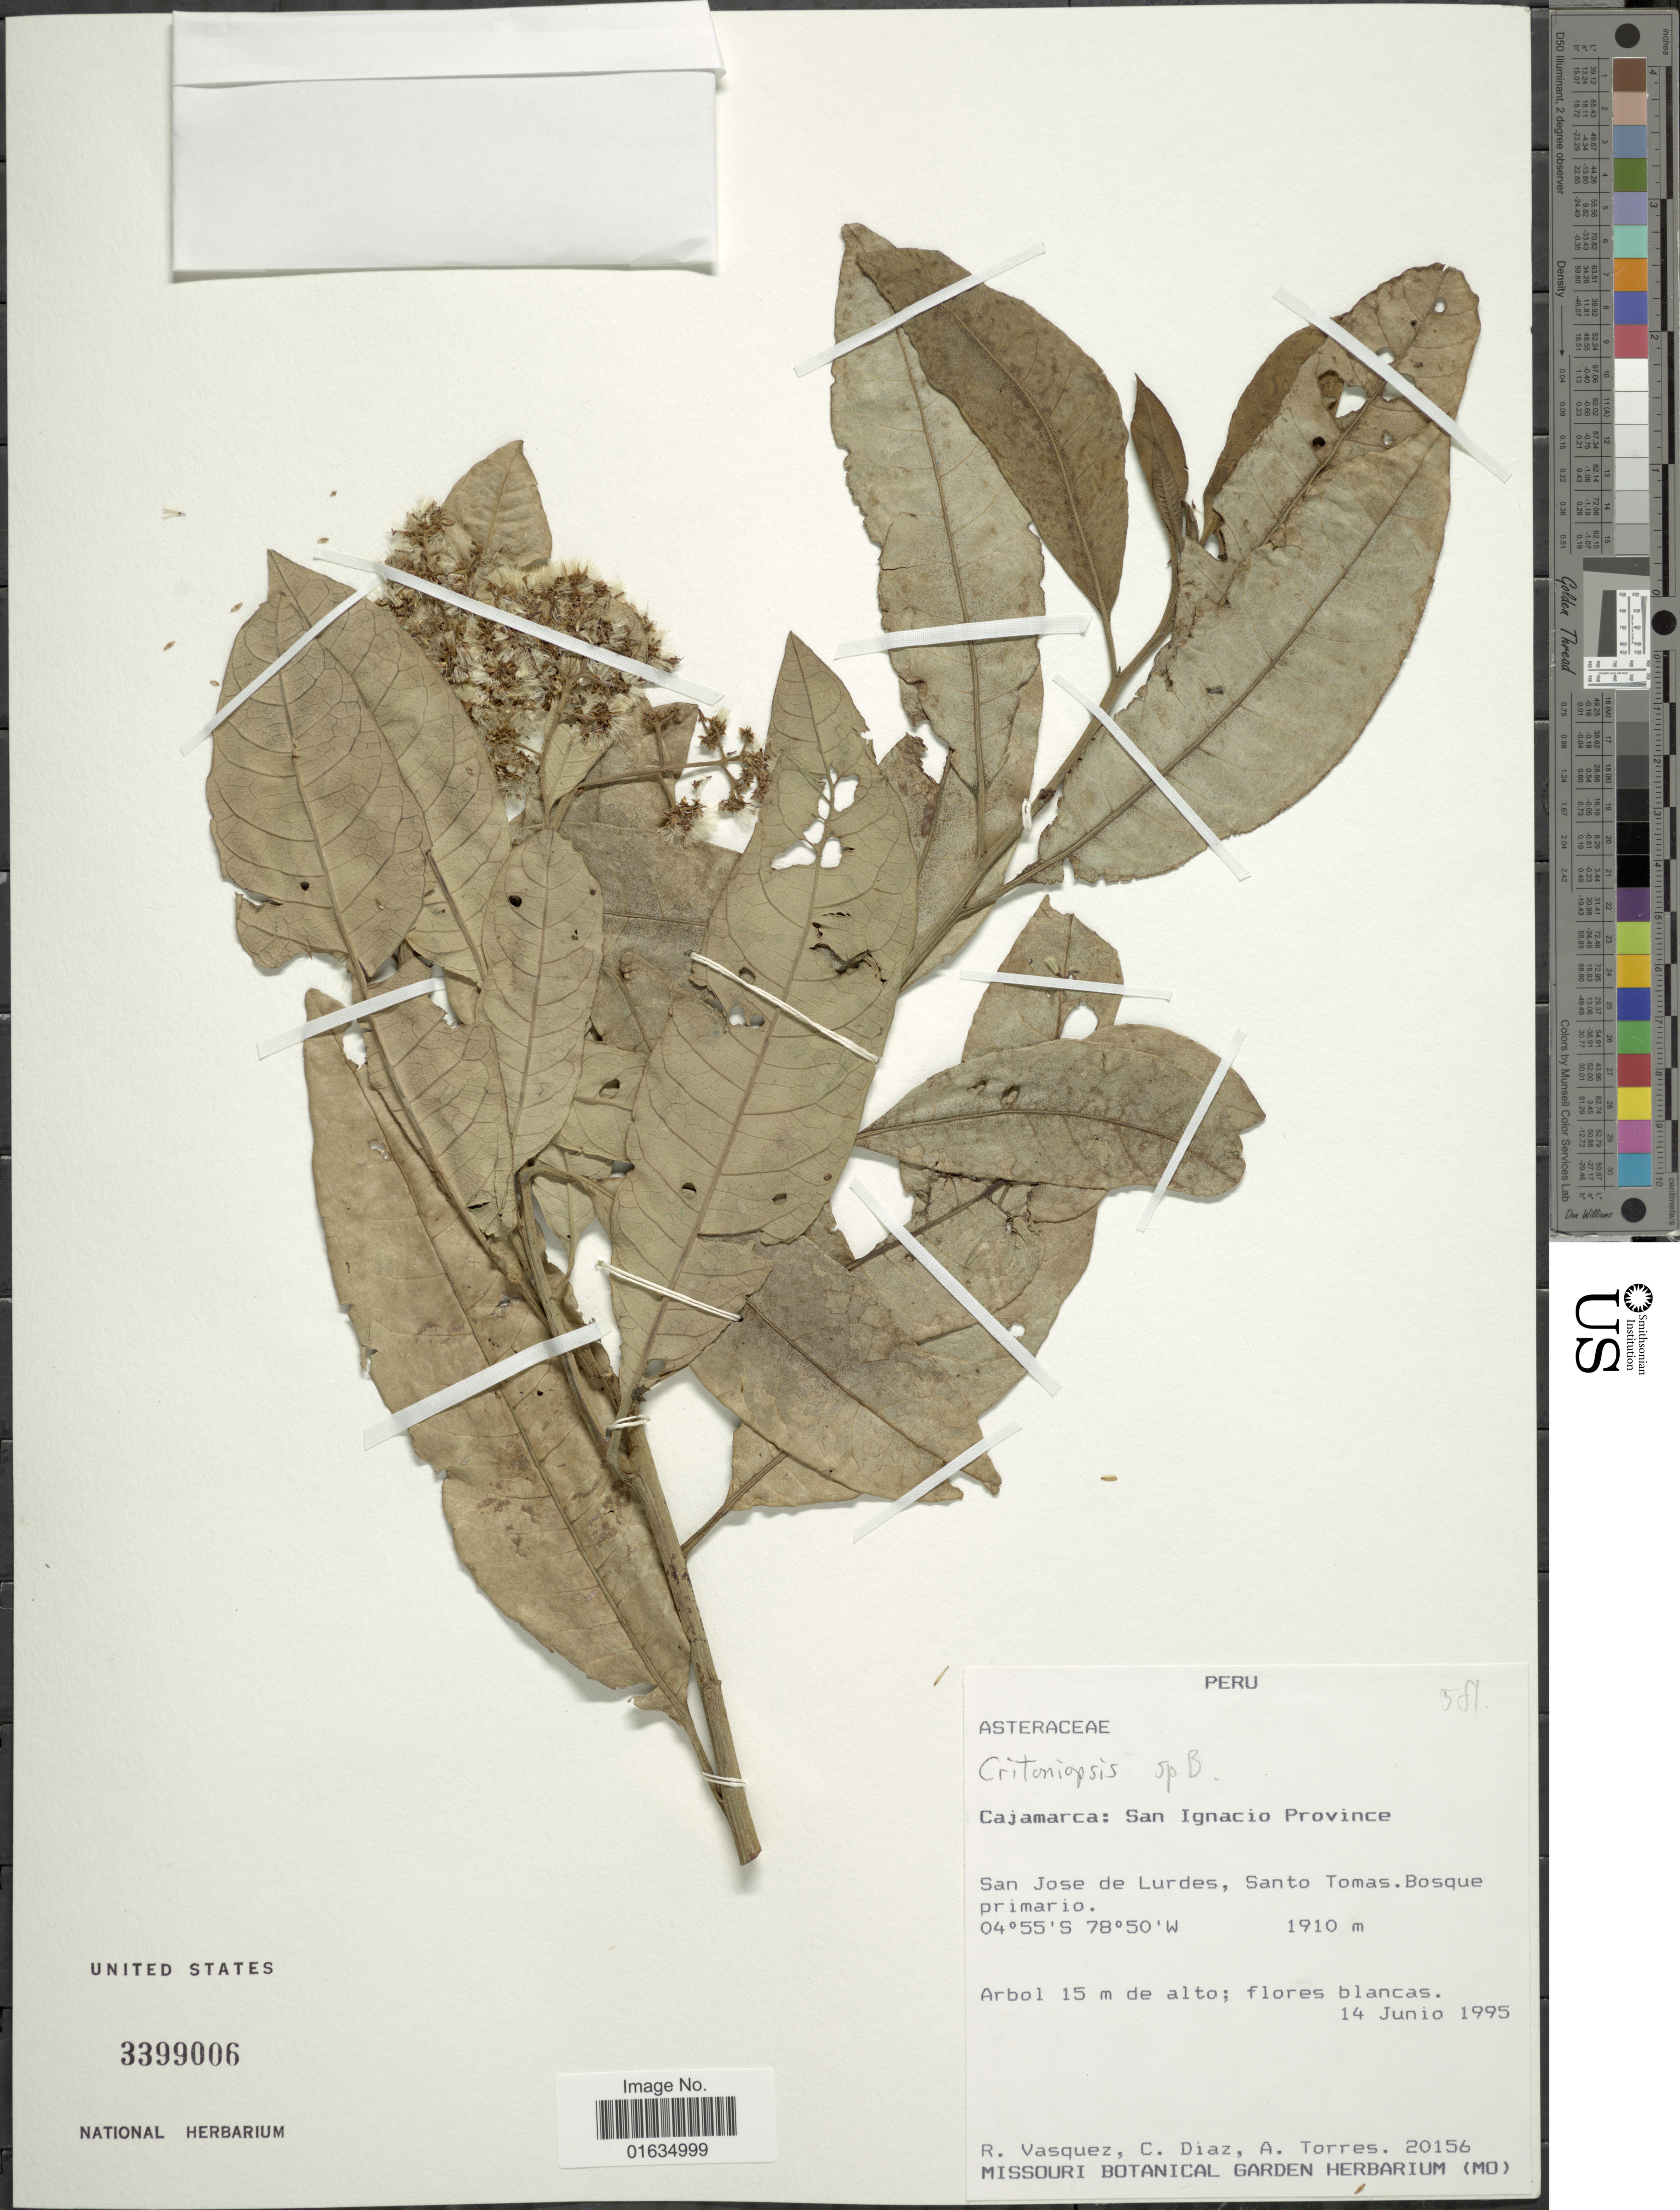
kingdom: Plantae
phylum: Tracheophyta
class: Magnoliopsida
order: Asterales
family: Asteraceae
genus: Critoniopsis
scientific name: Critoniopsis sp.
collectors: R. Vasquez, C. Díaz & A. Torres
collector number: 20156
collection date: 1995-06-14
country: Peru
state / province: Cajamarca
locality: San Ignacio Province, San Jose de Lurdes, Santo Tomas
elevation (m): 1910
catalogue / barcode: US 3399006